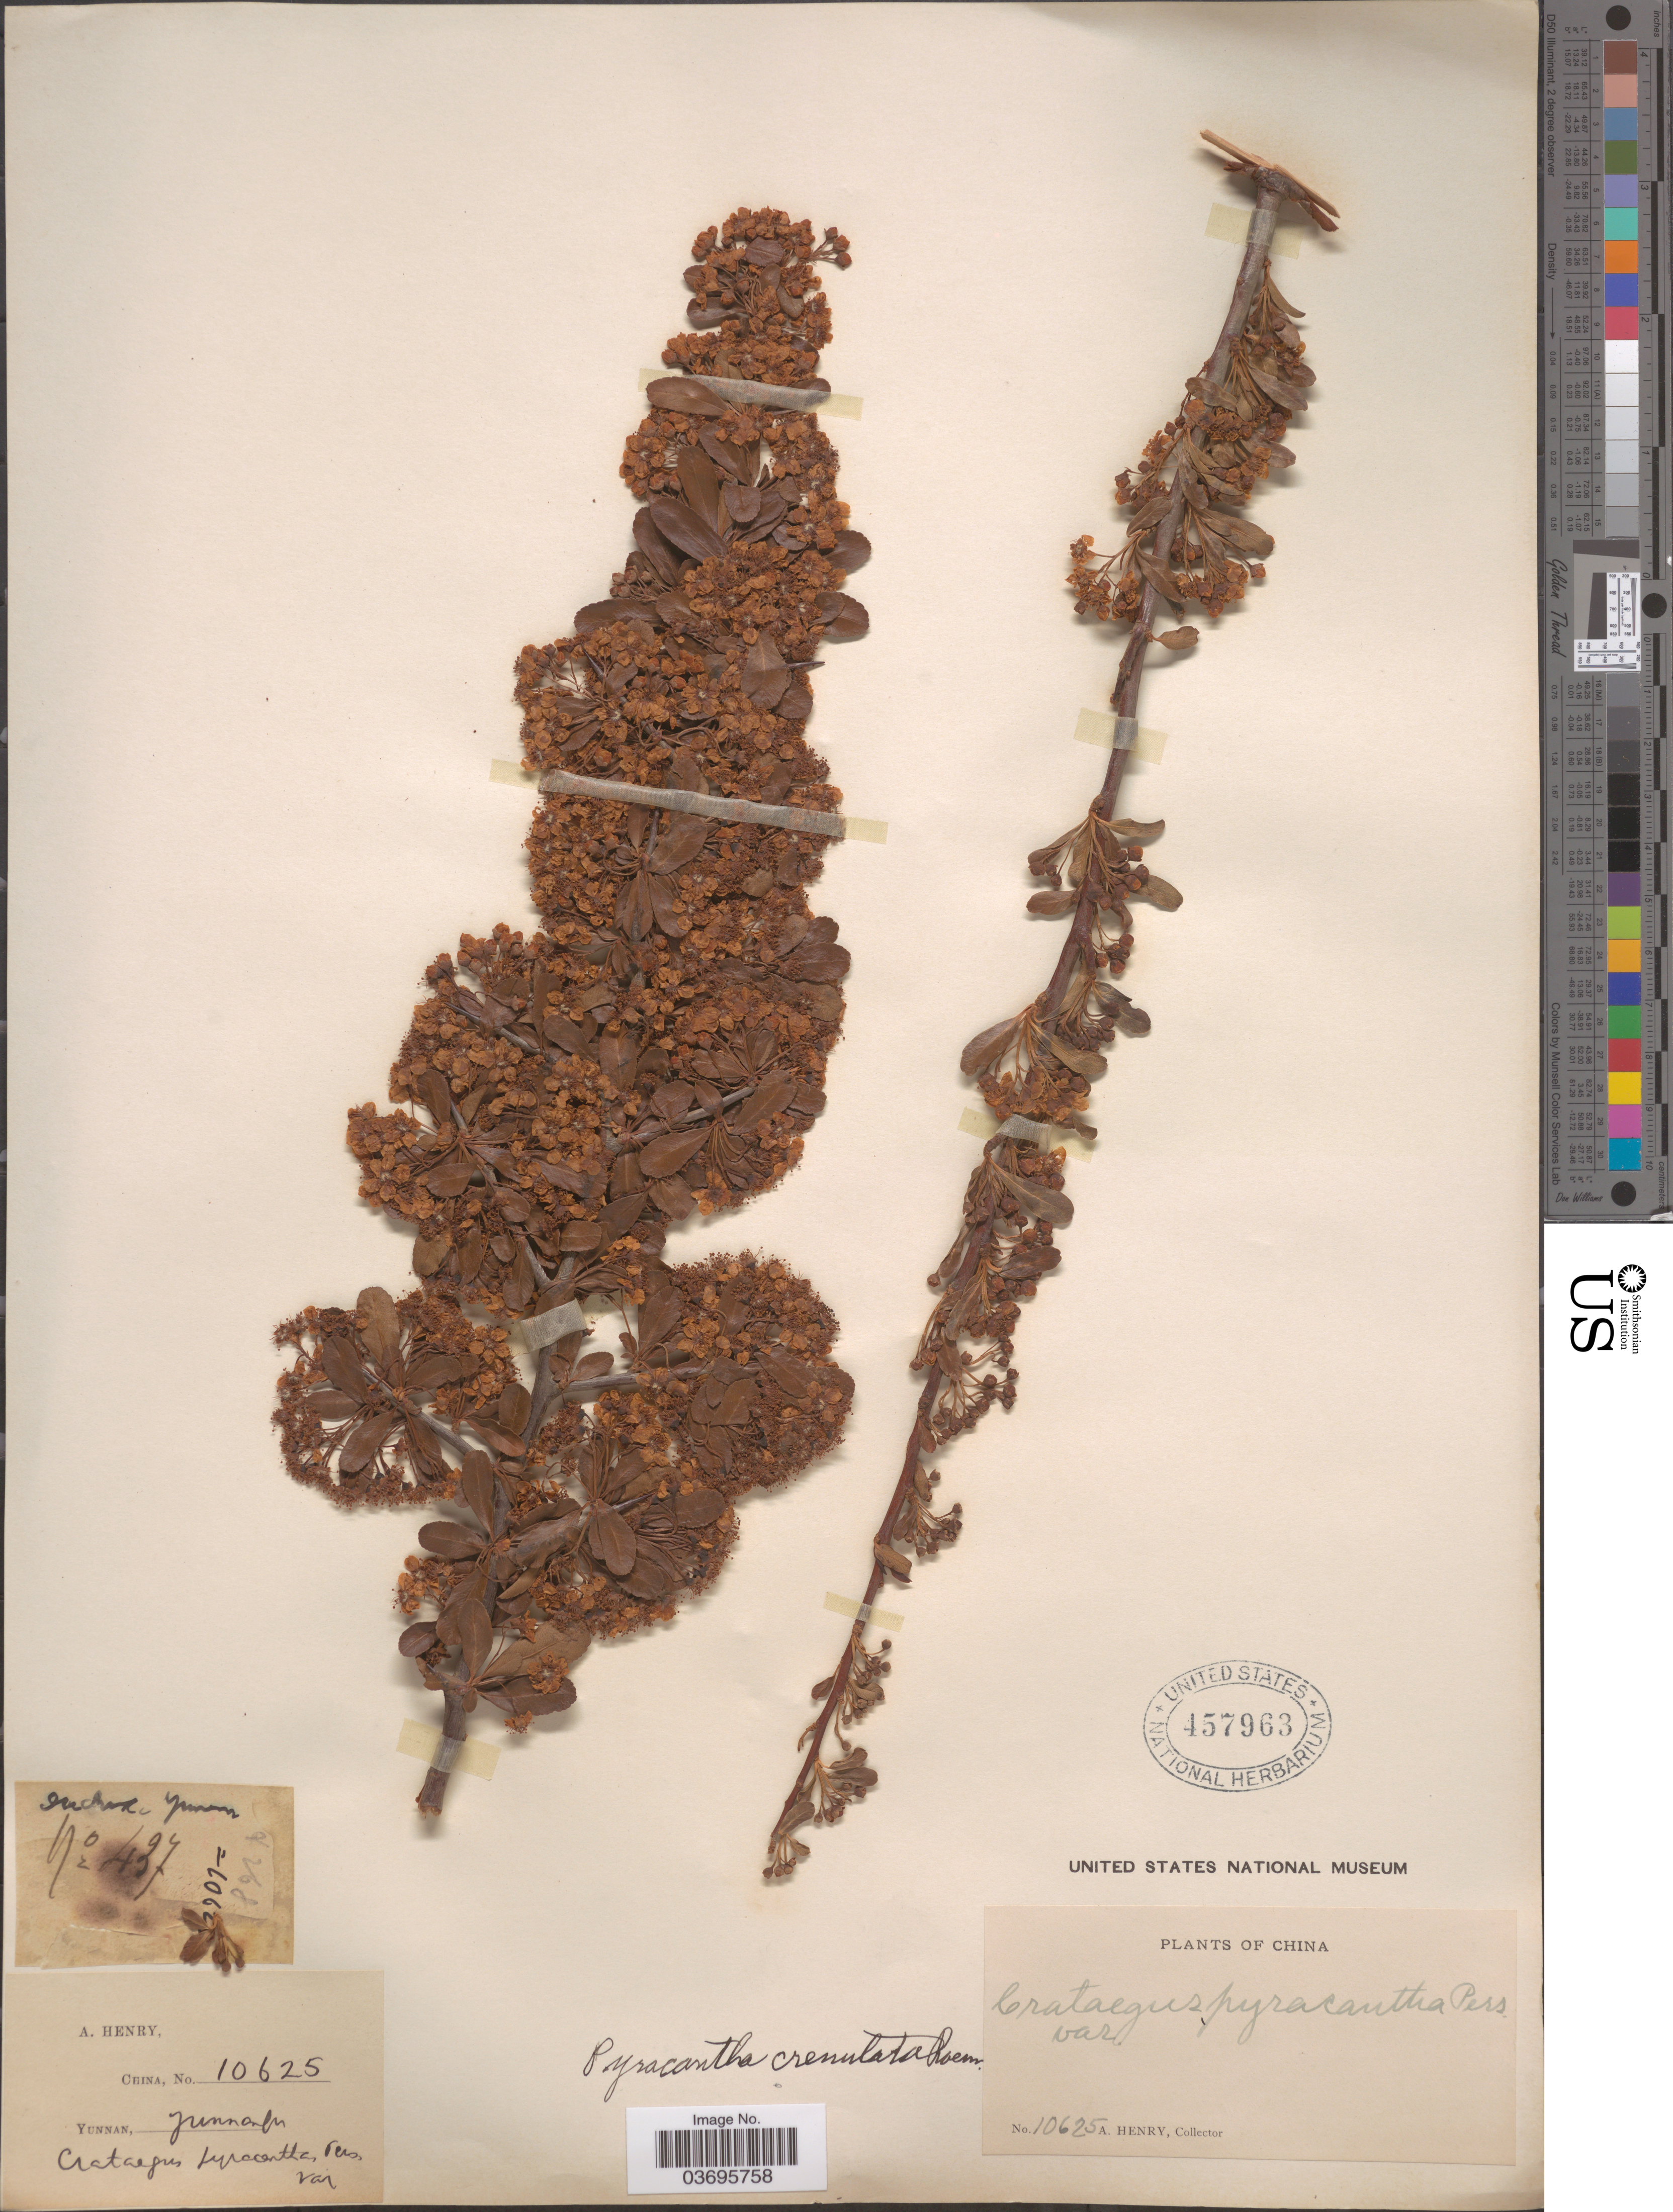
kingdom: Plantae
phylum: Tracheophyta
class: Magnoliopsida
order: Rosales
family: Rosaceae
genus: Pyracantha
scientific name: Pyracantha crenulata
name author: (D. Don) M. Roem.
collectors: A. Henry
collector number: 10625/437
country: China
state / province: Yunnan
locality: [illegible text]. Yunnanfu.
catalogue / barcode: US 457963